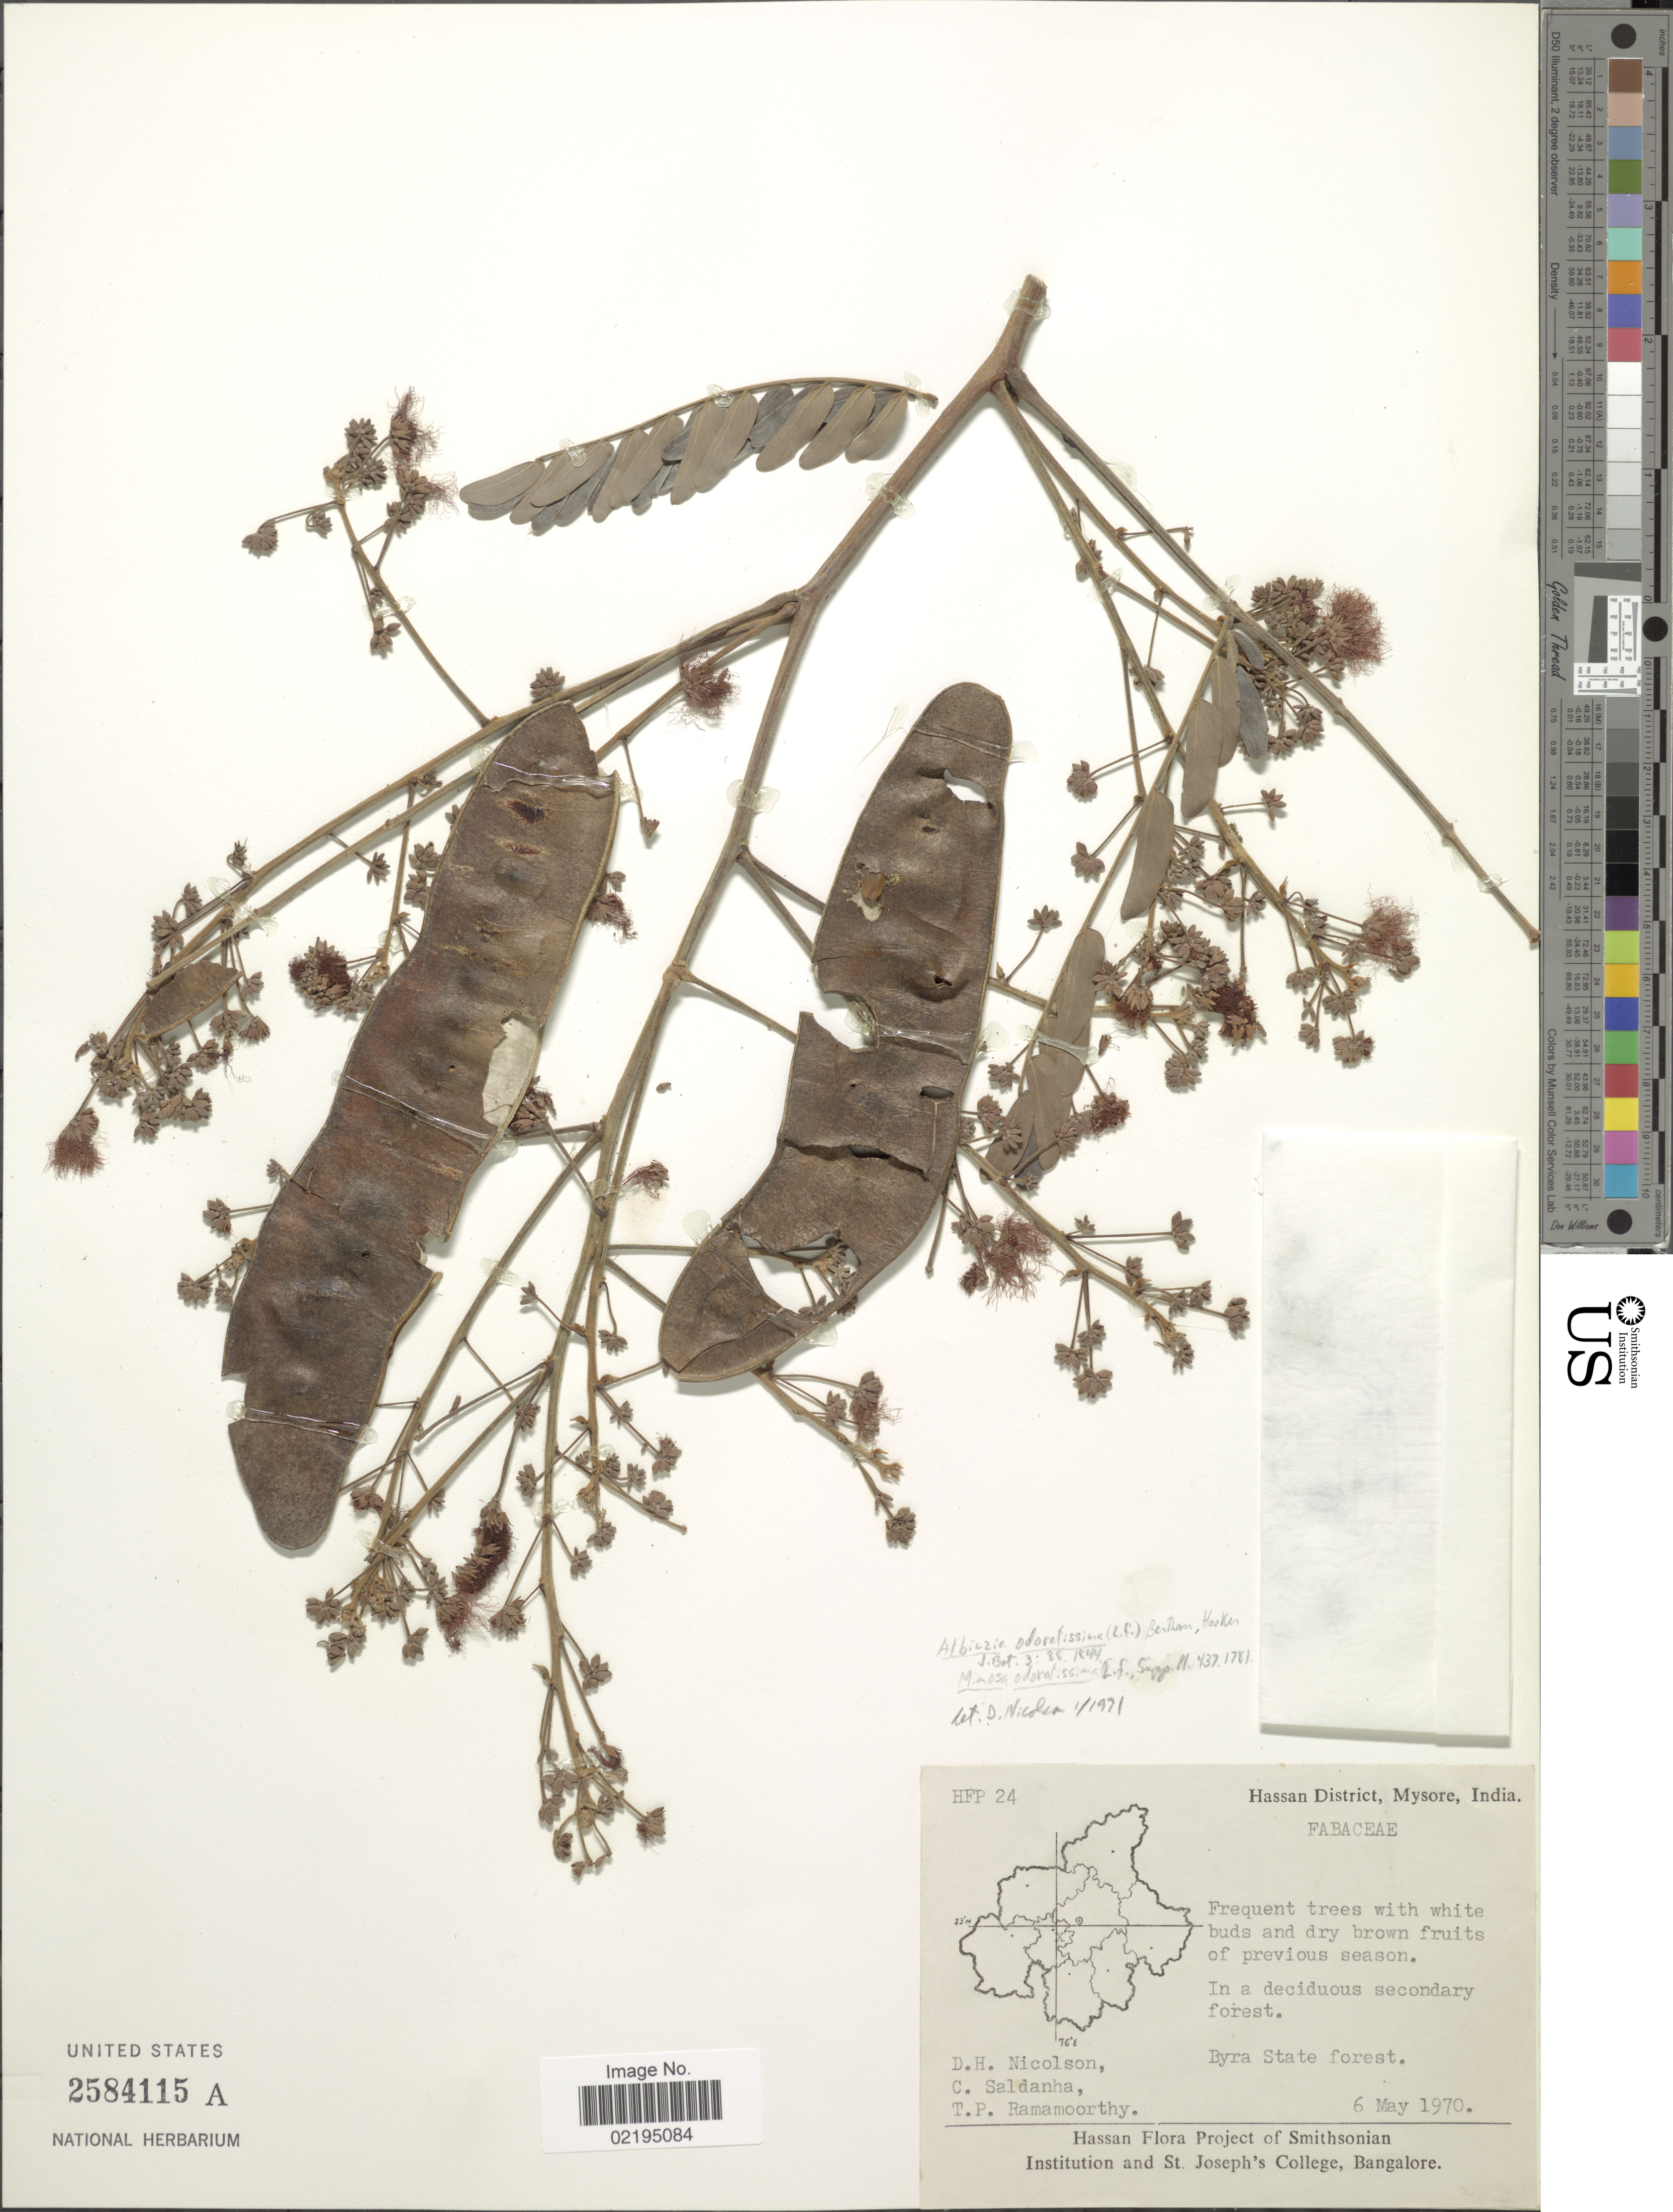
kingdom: Plantae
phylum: Tracheophyta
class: Magnoliopsida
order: Fabales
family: Fabaceae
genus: Albizia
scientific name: Albizia odoratissima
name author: (L. f.) Benth.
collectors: D. H. Nicolson, C. Saldanha & T. P. Ramamoorthy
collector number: HFP 24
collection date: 1970-05-06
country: India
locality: Hassan District, Mysore, Byra State forest.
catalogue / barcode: US 2584115A